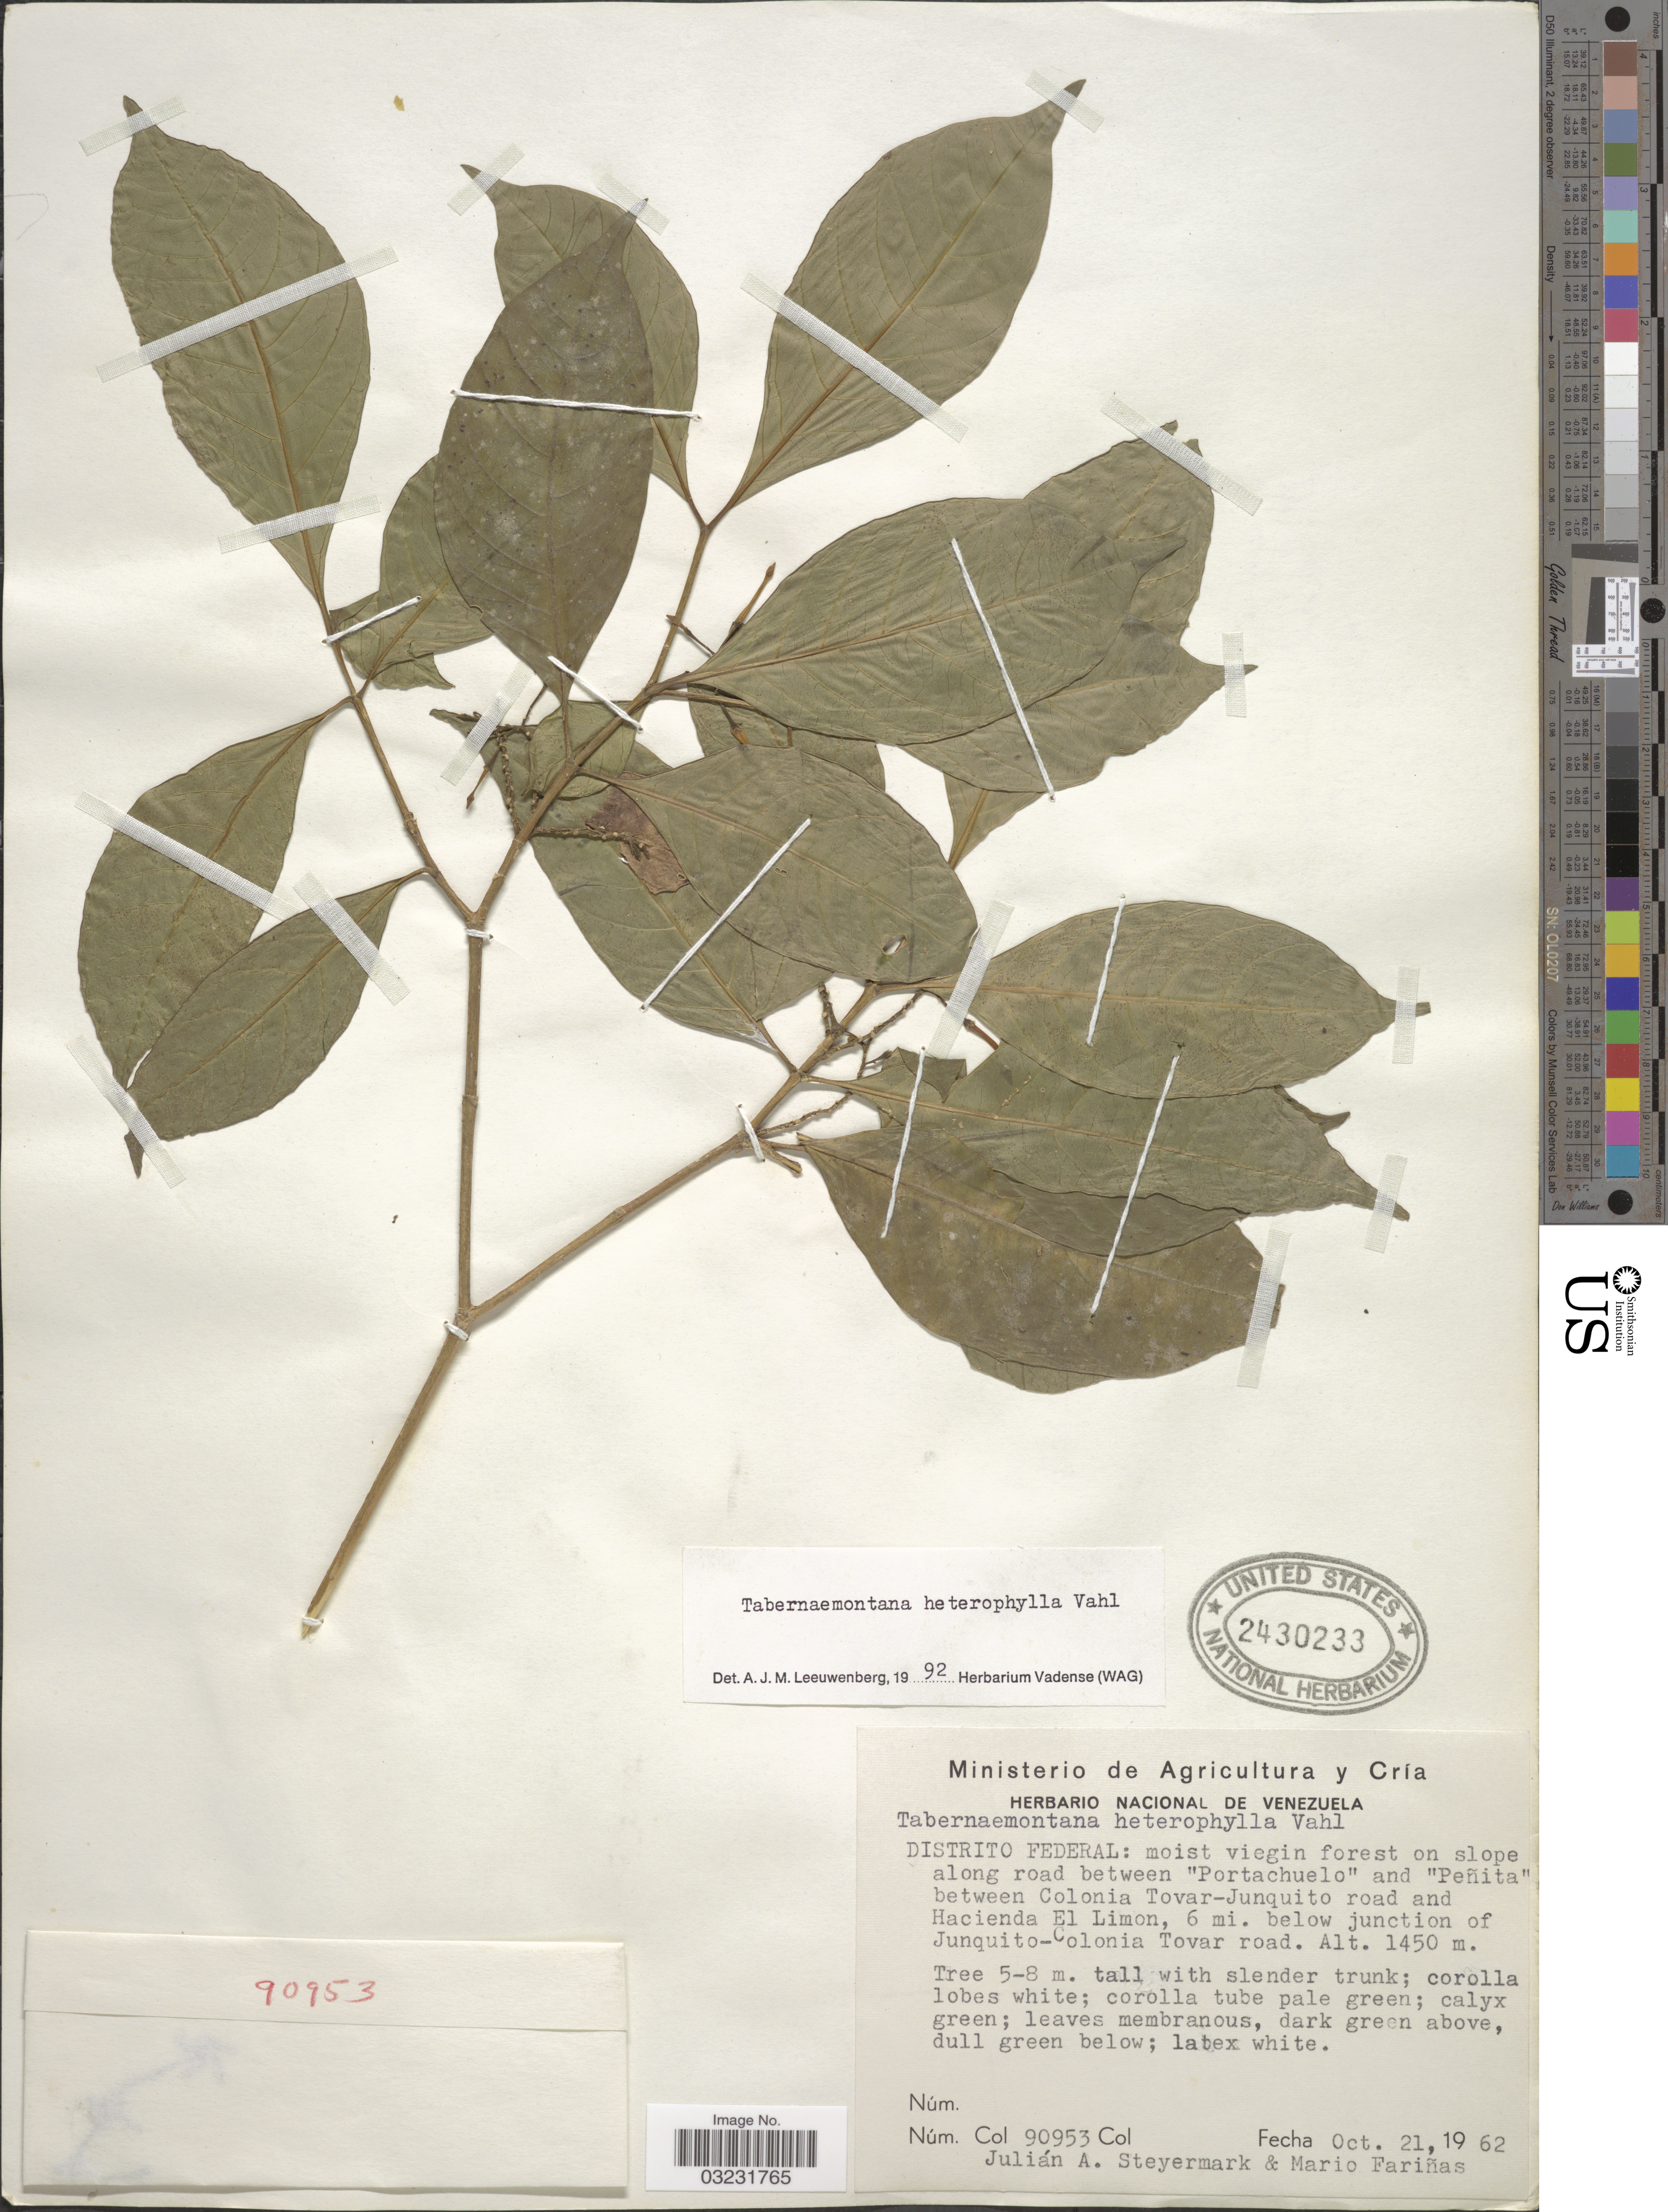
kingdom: Plantae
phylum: Tracheophyta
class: Magnoliopsida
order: Gentianales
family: Apocynaceae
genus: Tabernaemontana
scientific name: Tabernaemontana heterophylla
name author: Vahl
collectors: J. Steyermark & M. Fariñas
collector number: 90953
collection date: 1962-10-21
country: Venezuela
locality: Distrito Federal. On slope along road between "Portachuelo" and "Peñita" between Colonia Tovar-Junquito road and Hacienda El Limon, 6 mi. below junction of Junquito-Colonia Tovar road.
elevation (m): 1450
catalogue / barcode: US 2430233